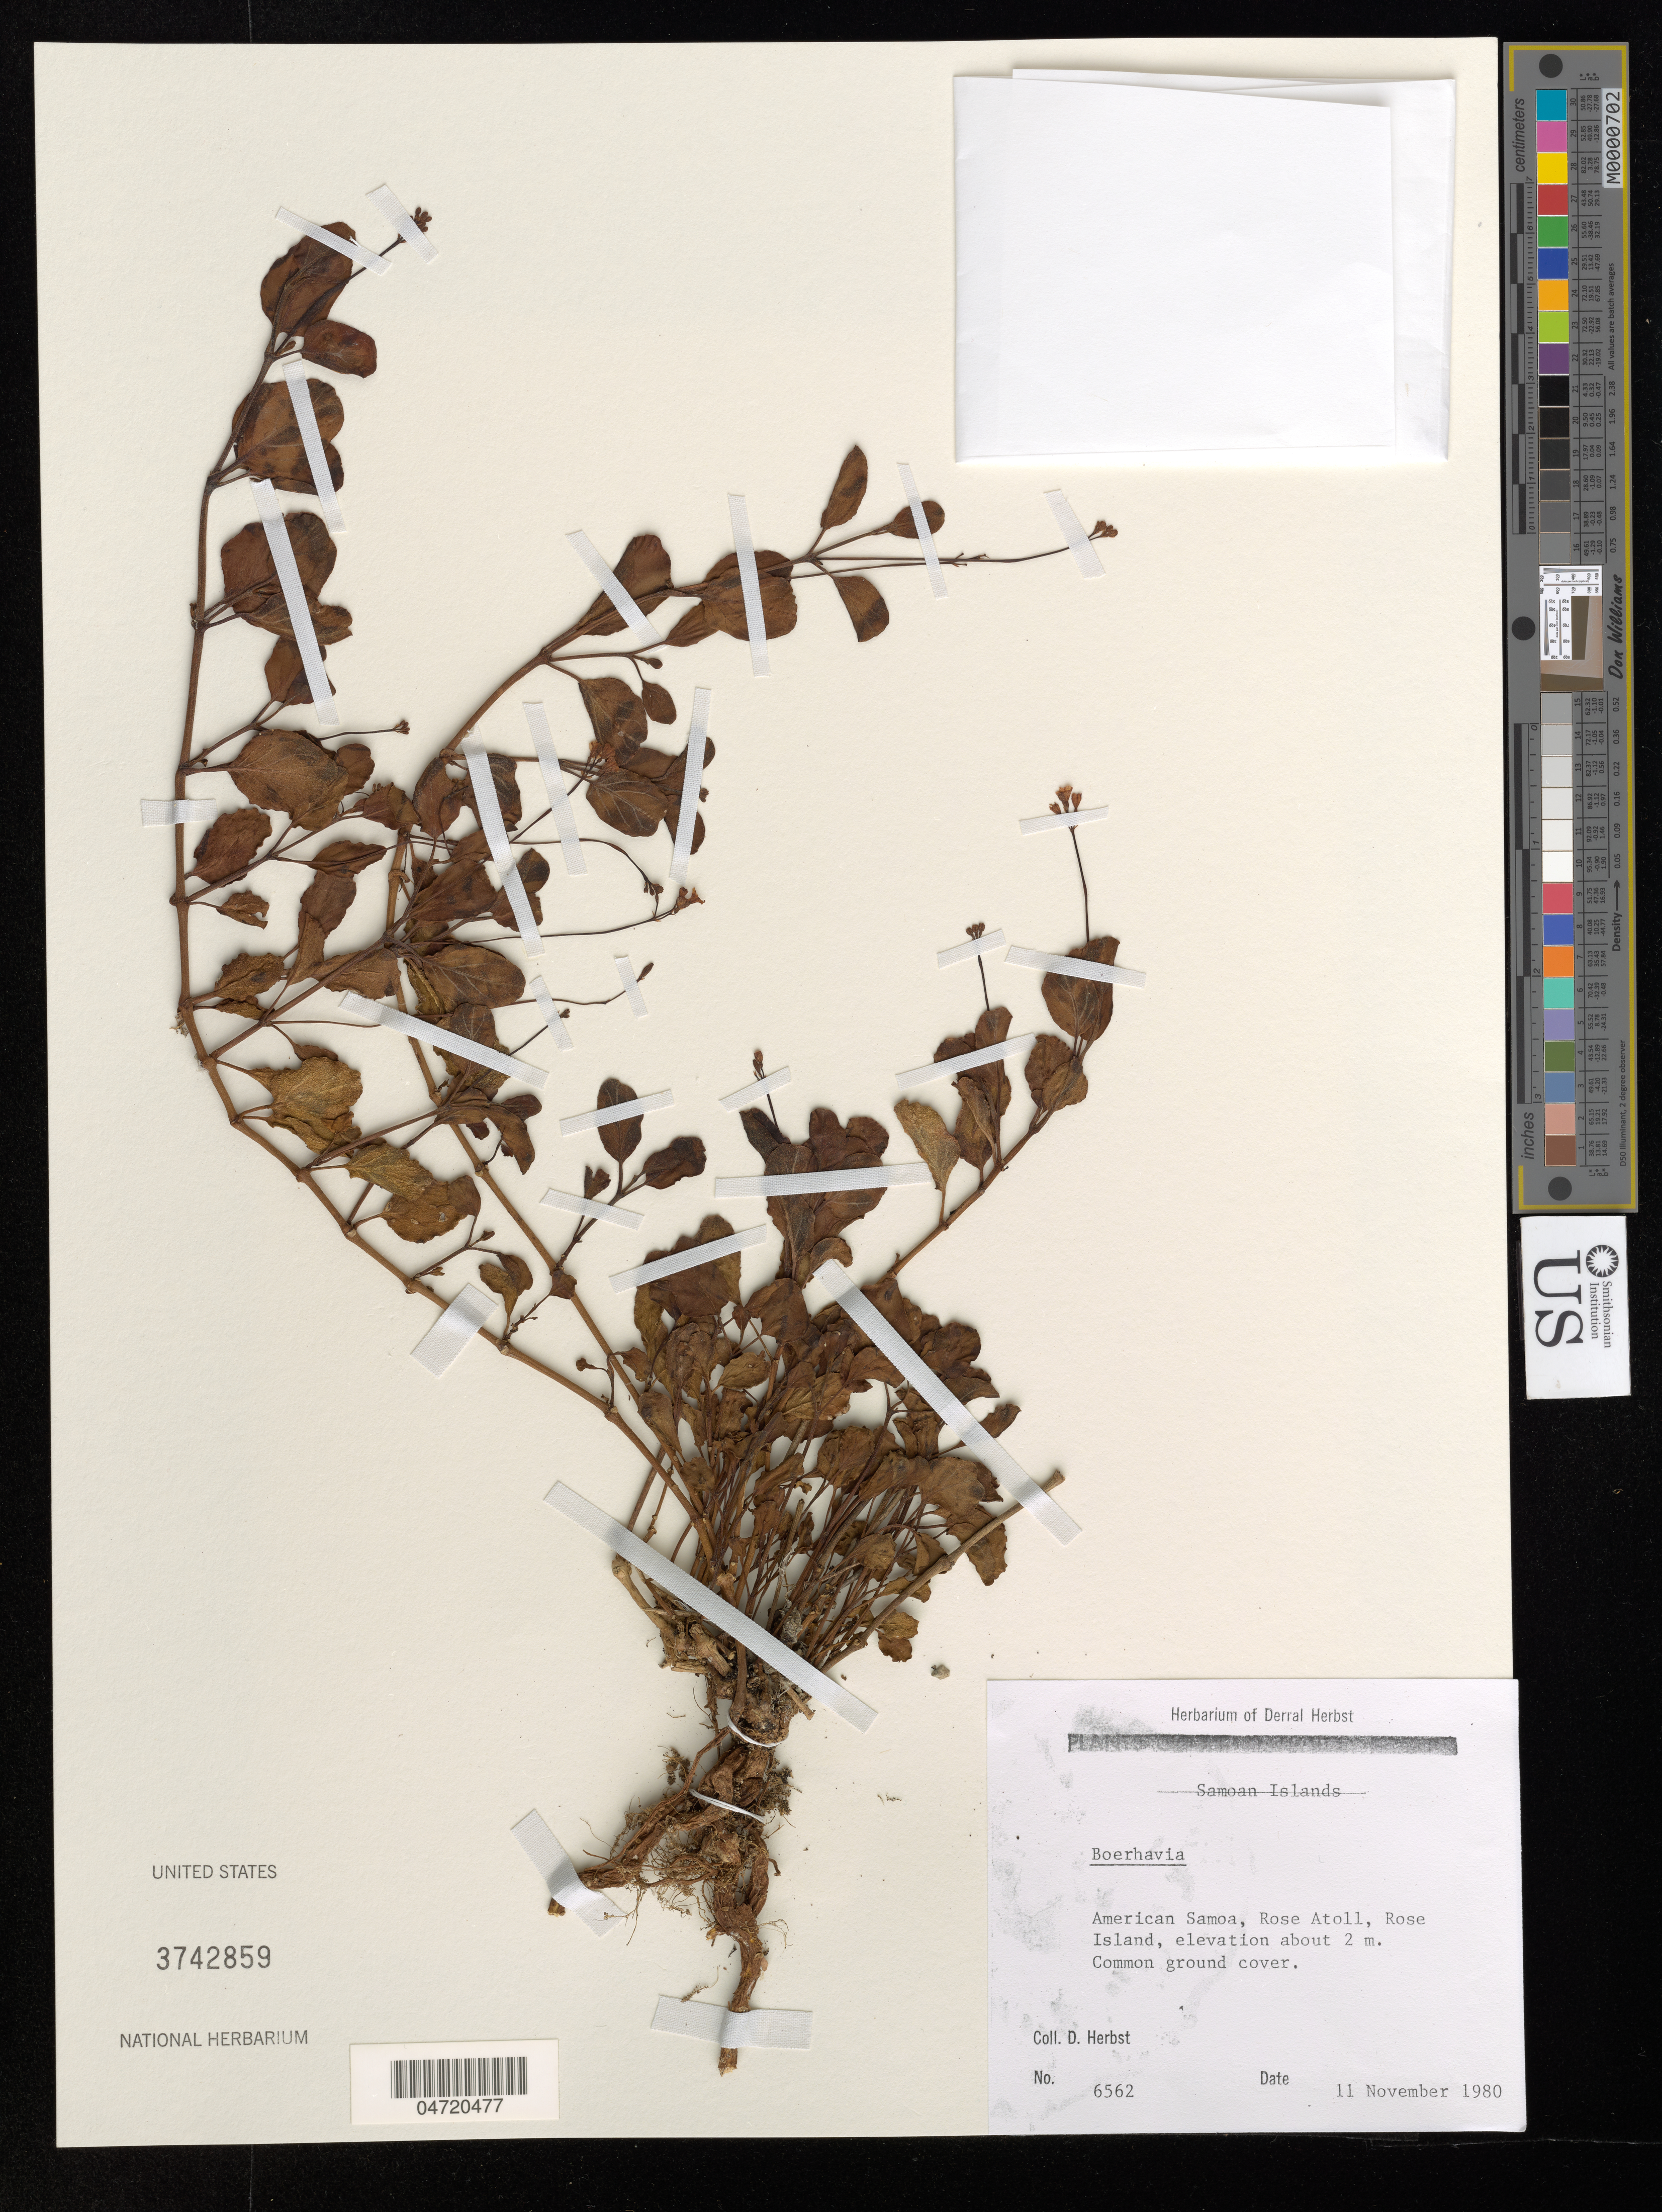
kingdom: Plantae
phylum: Tracheophyta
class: Magnoliopsida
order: Caryophyllales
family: Nyctaginaceae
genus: Boerhavia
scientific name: Boerhavia sp.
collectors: D. R. Herbst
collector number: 6562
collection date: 1980-11-11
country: American Samoa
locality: Samoan Islands. Rose Atoll, Rose Island.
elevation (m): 2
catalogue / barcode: US 3742859